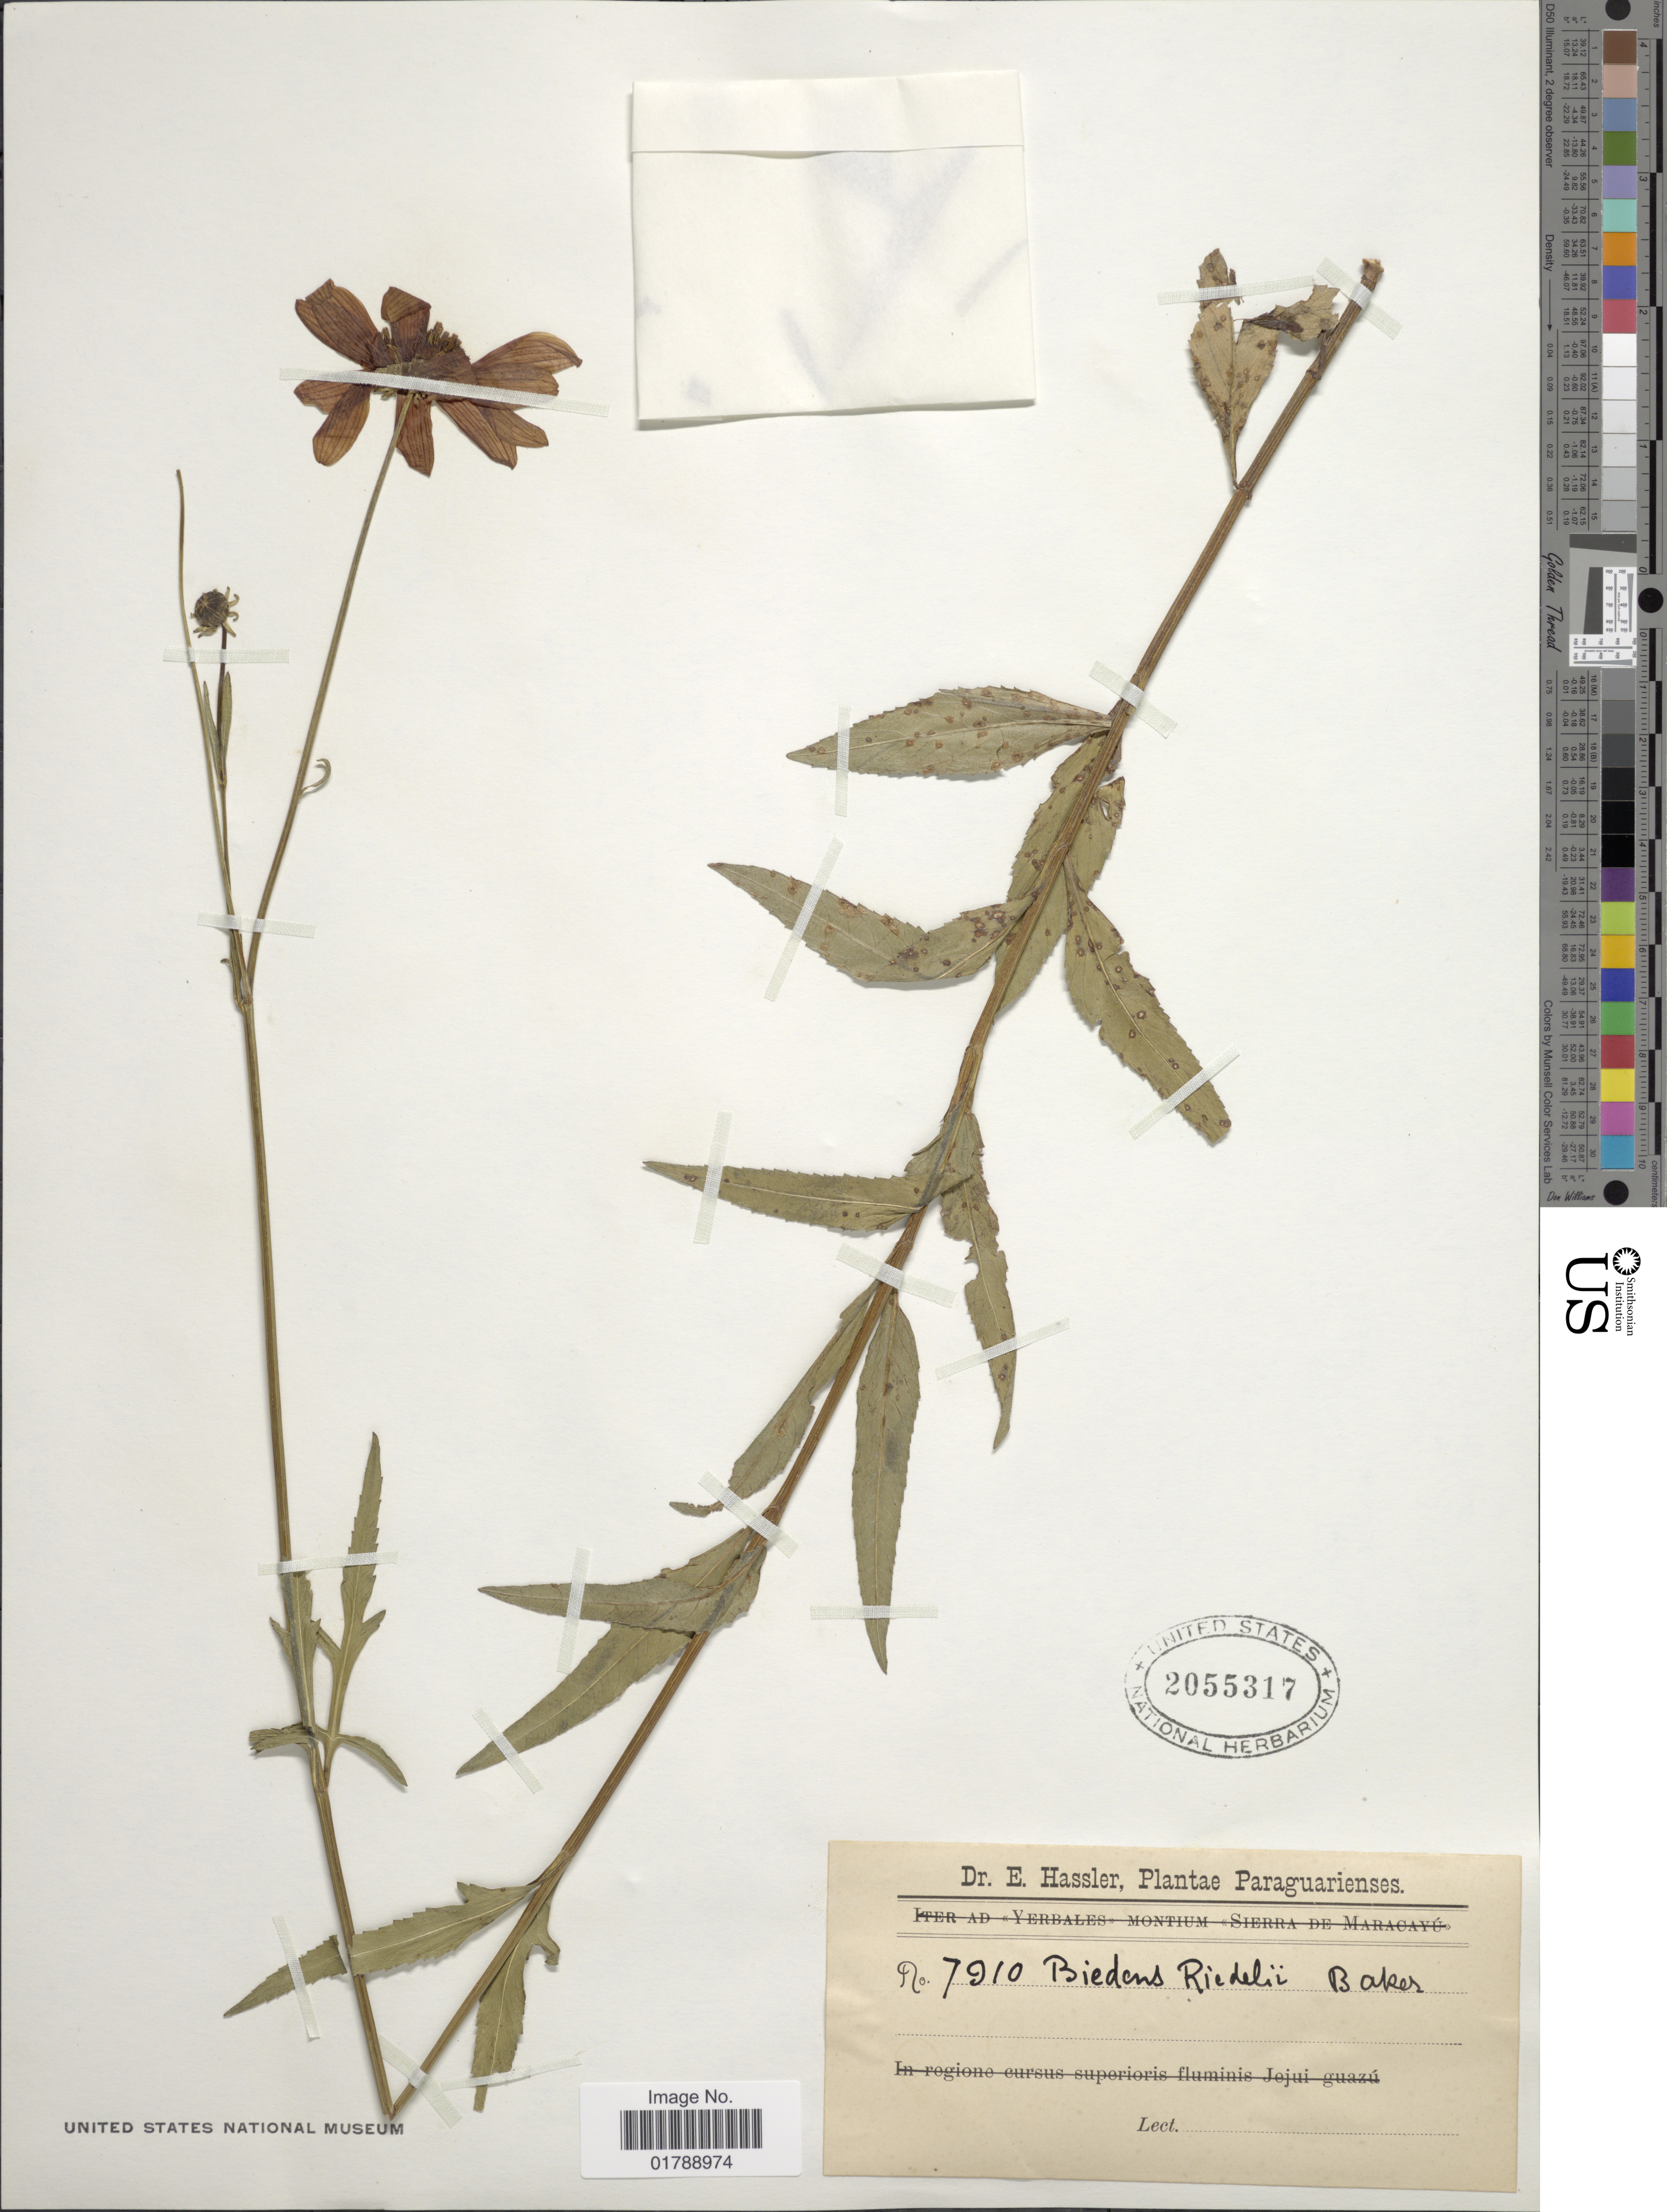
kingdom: Plantae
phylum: Tracheophyta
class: Magnoliopsida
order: Asterales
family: Asteraceae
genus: Bidens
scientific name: Bidens riedelii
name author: Baker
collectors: E. Hassler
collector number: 7910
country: Paraguay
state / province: Paraguari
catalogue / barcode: US 2055317